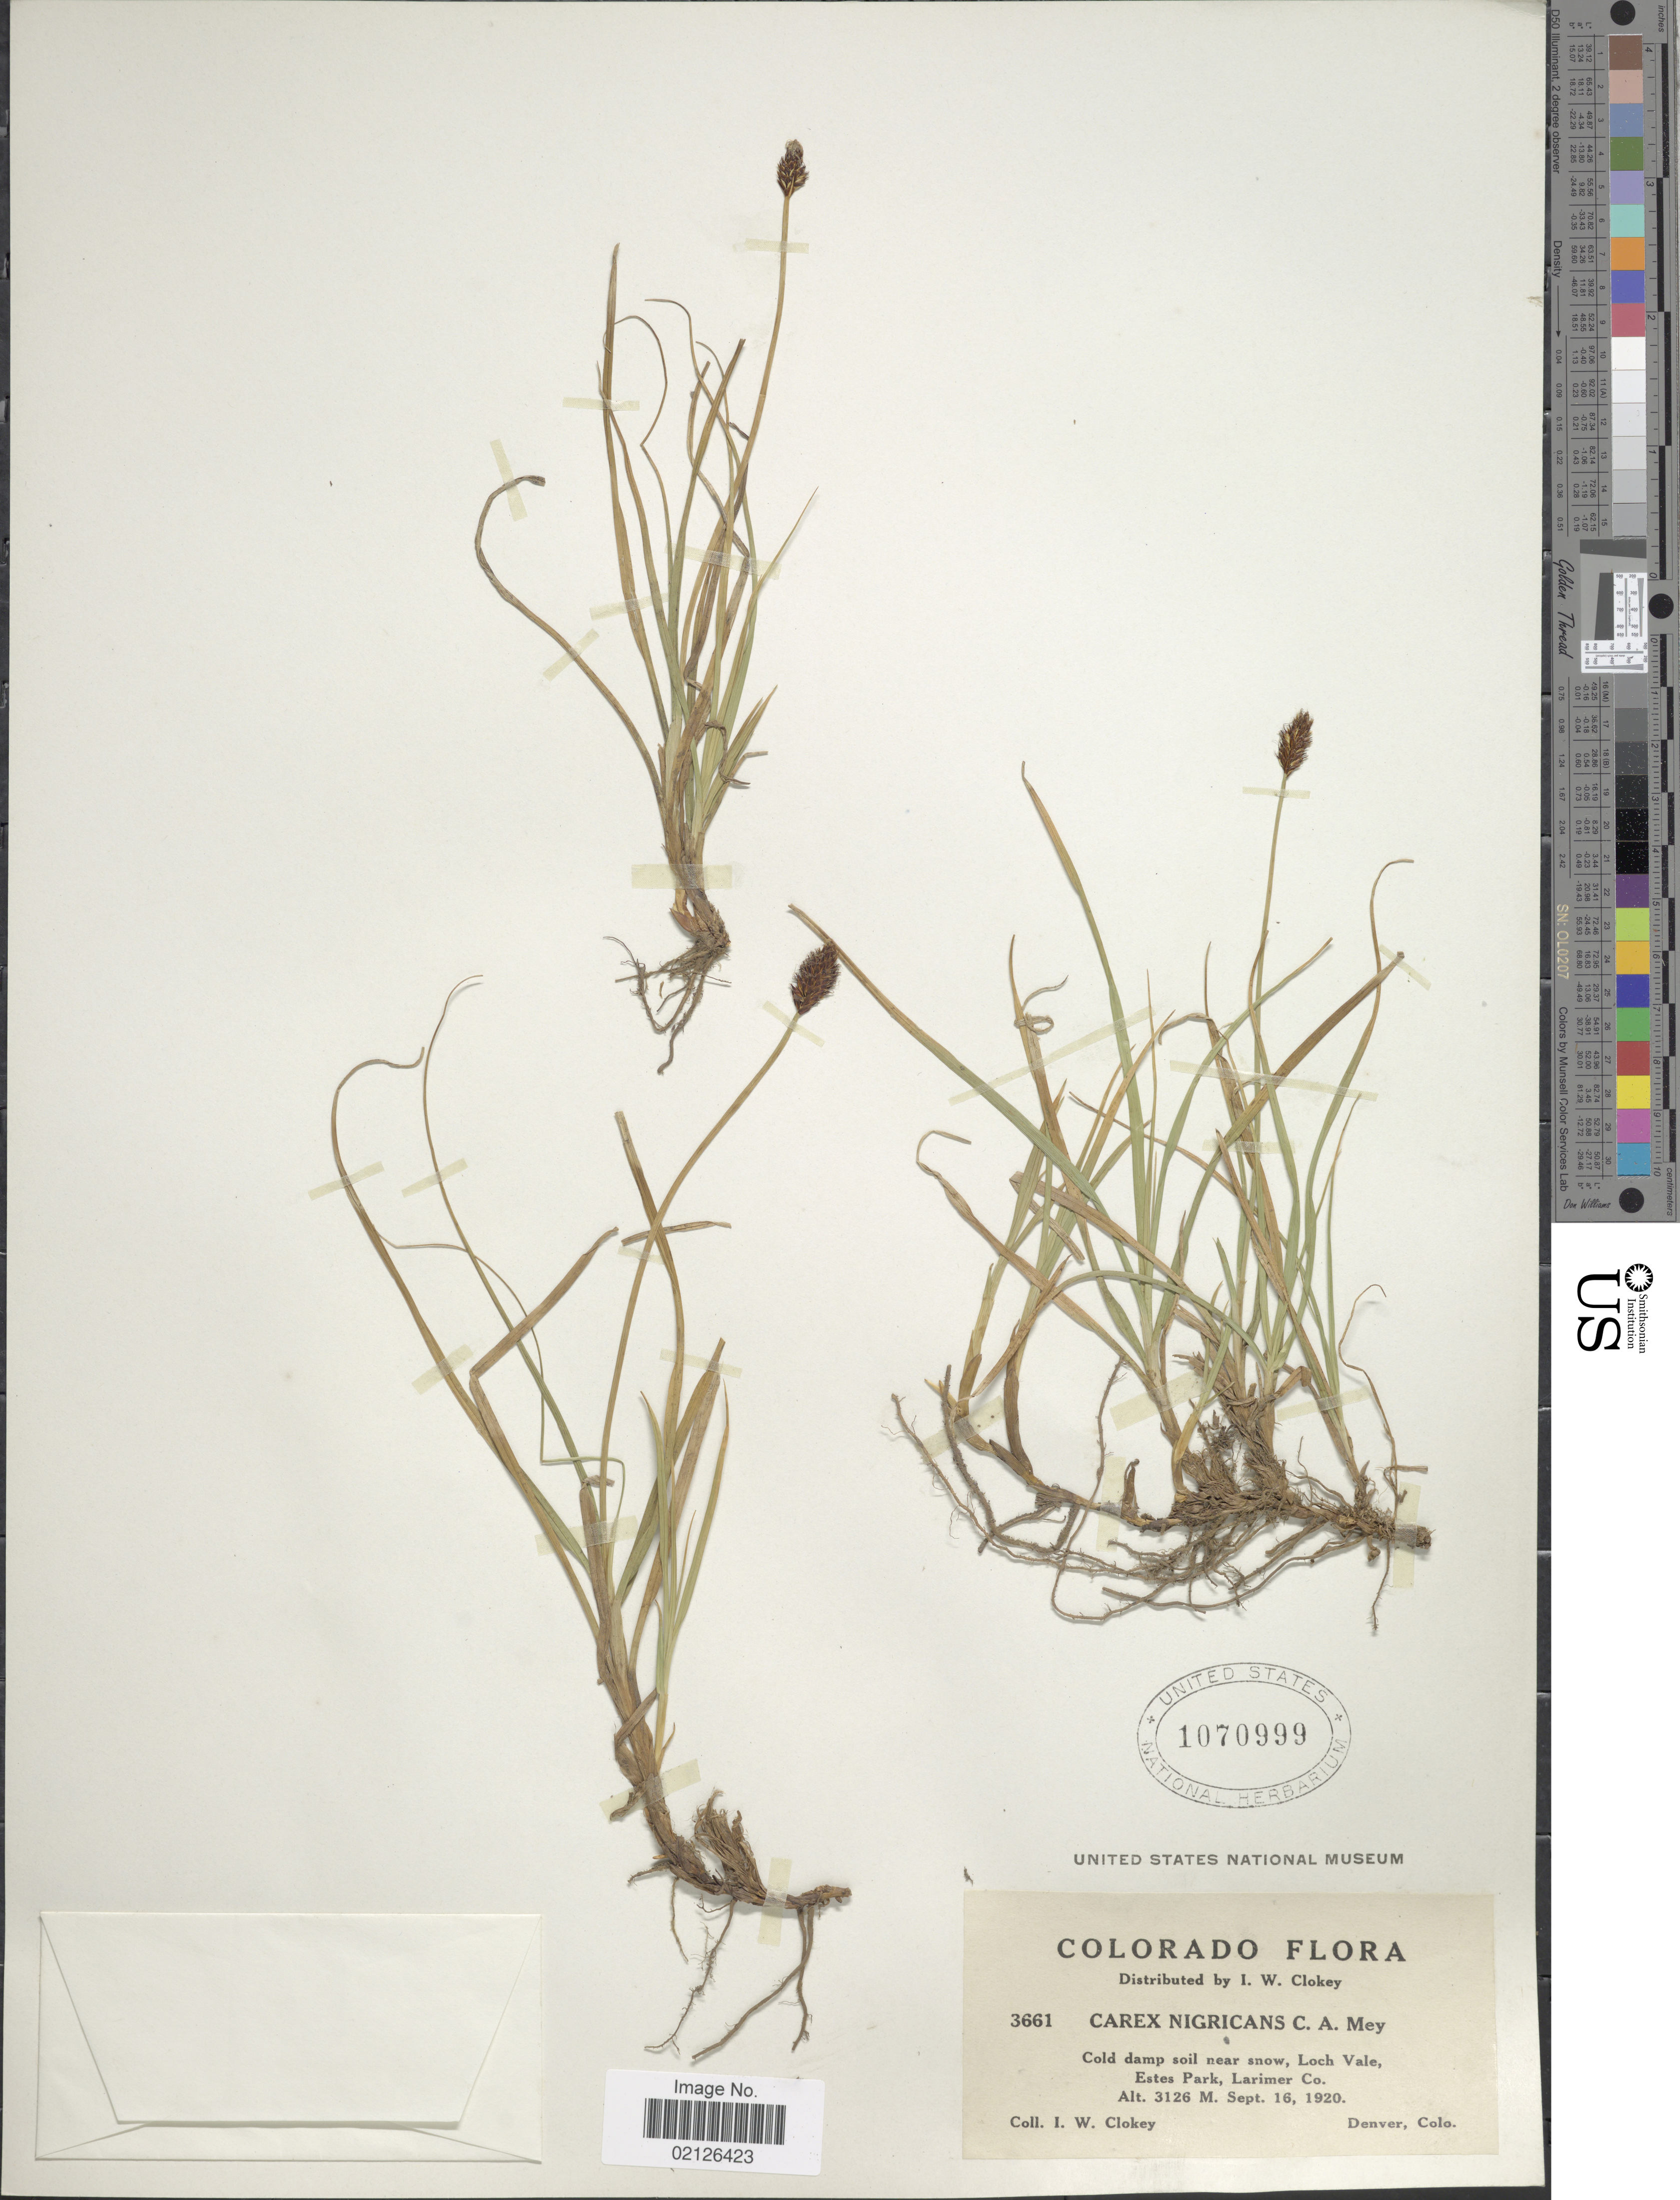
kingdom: Plantae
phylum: Tracheophyta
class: Liliopsida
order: Poales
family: Cyperaceae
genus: Carex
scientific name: Carex nigricans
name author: C.A. Mey.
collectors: I. W. Clokey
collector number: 3661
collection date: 1920-09-16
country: United States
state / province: Colorado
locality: Loch Vale, Estes Park, Larimer Co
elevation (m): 3126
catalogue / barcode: US 1070999